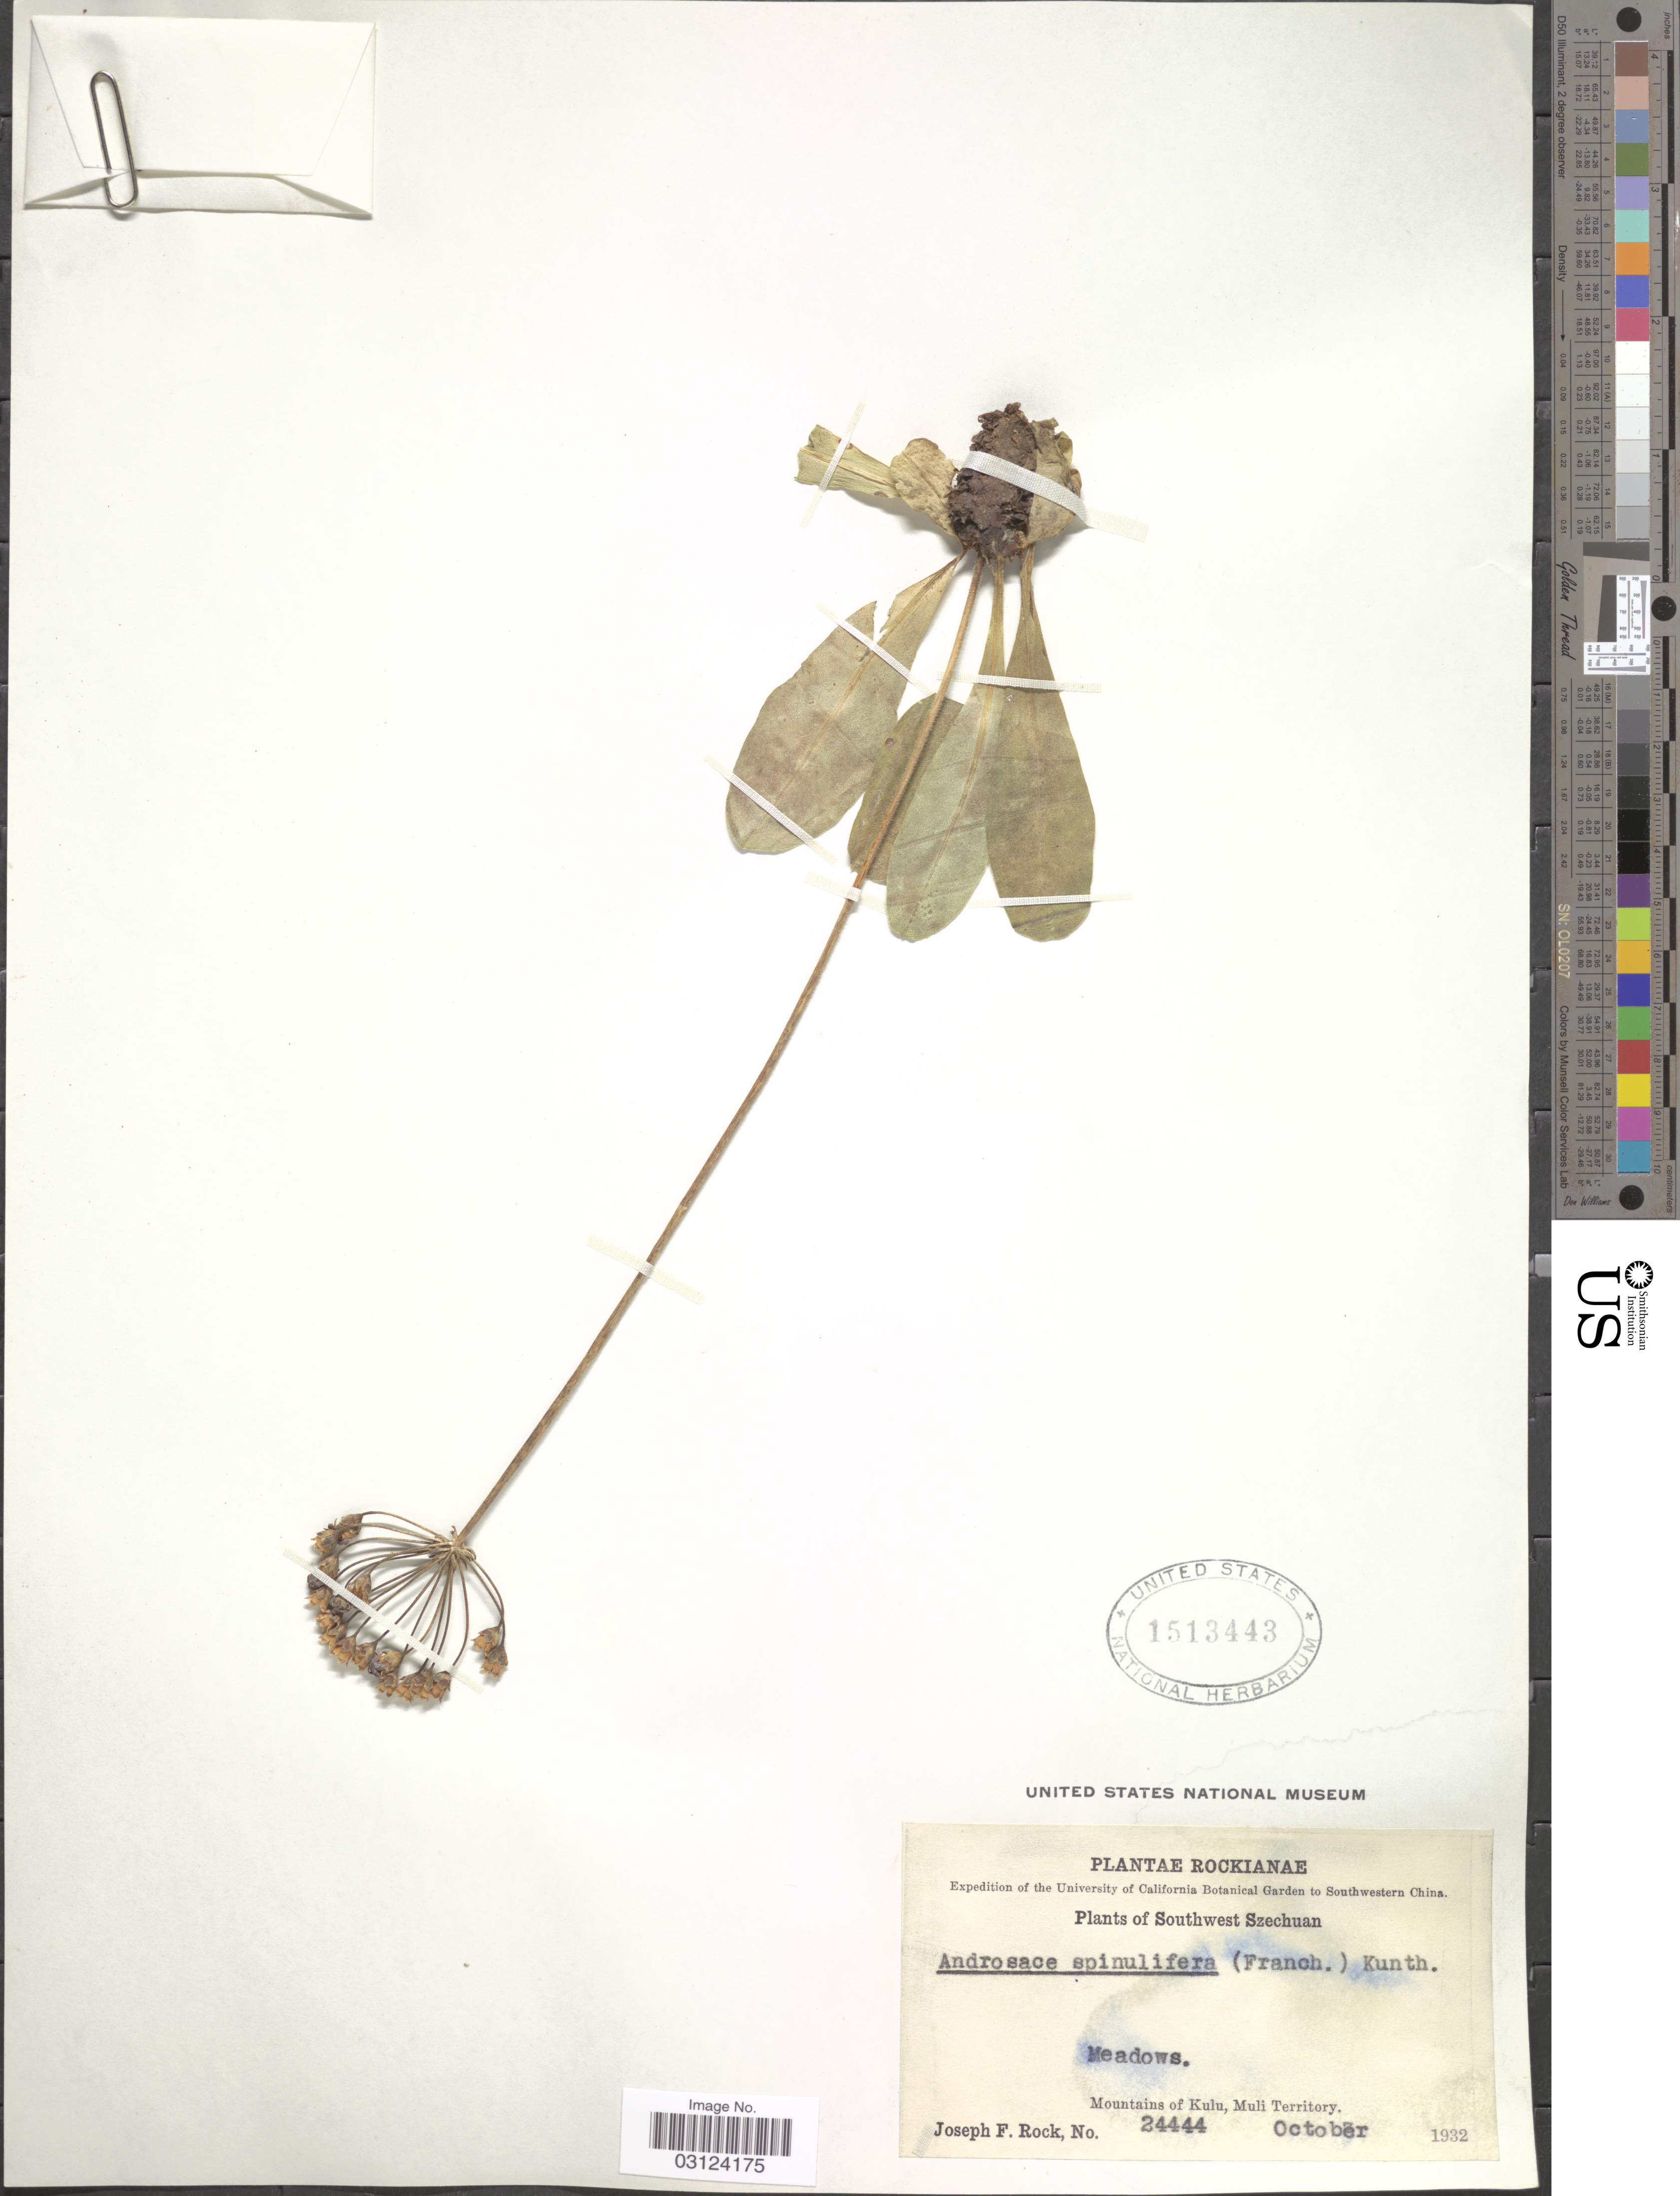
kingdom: Plantae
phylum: Tracheophyta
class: Magnoliopsida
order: Ericales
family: Primulaceae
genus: Androsace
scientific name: Androsace spinulifera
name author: (Franch.) R. Knuth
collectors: J. F. Rock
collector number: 24444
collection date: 1932-10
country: China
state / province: Sichuan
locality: Southwestern China, Southwest Szechuan, Mountains of Kulu, Muli Territory.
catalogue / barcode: US 1513443